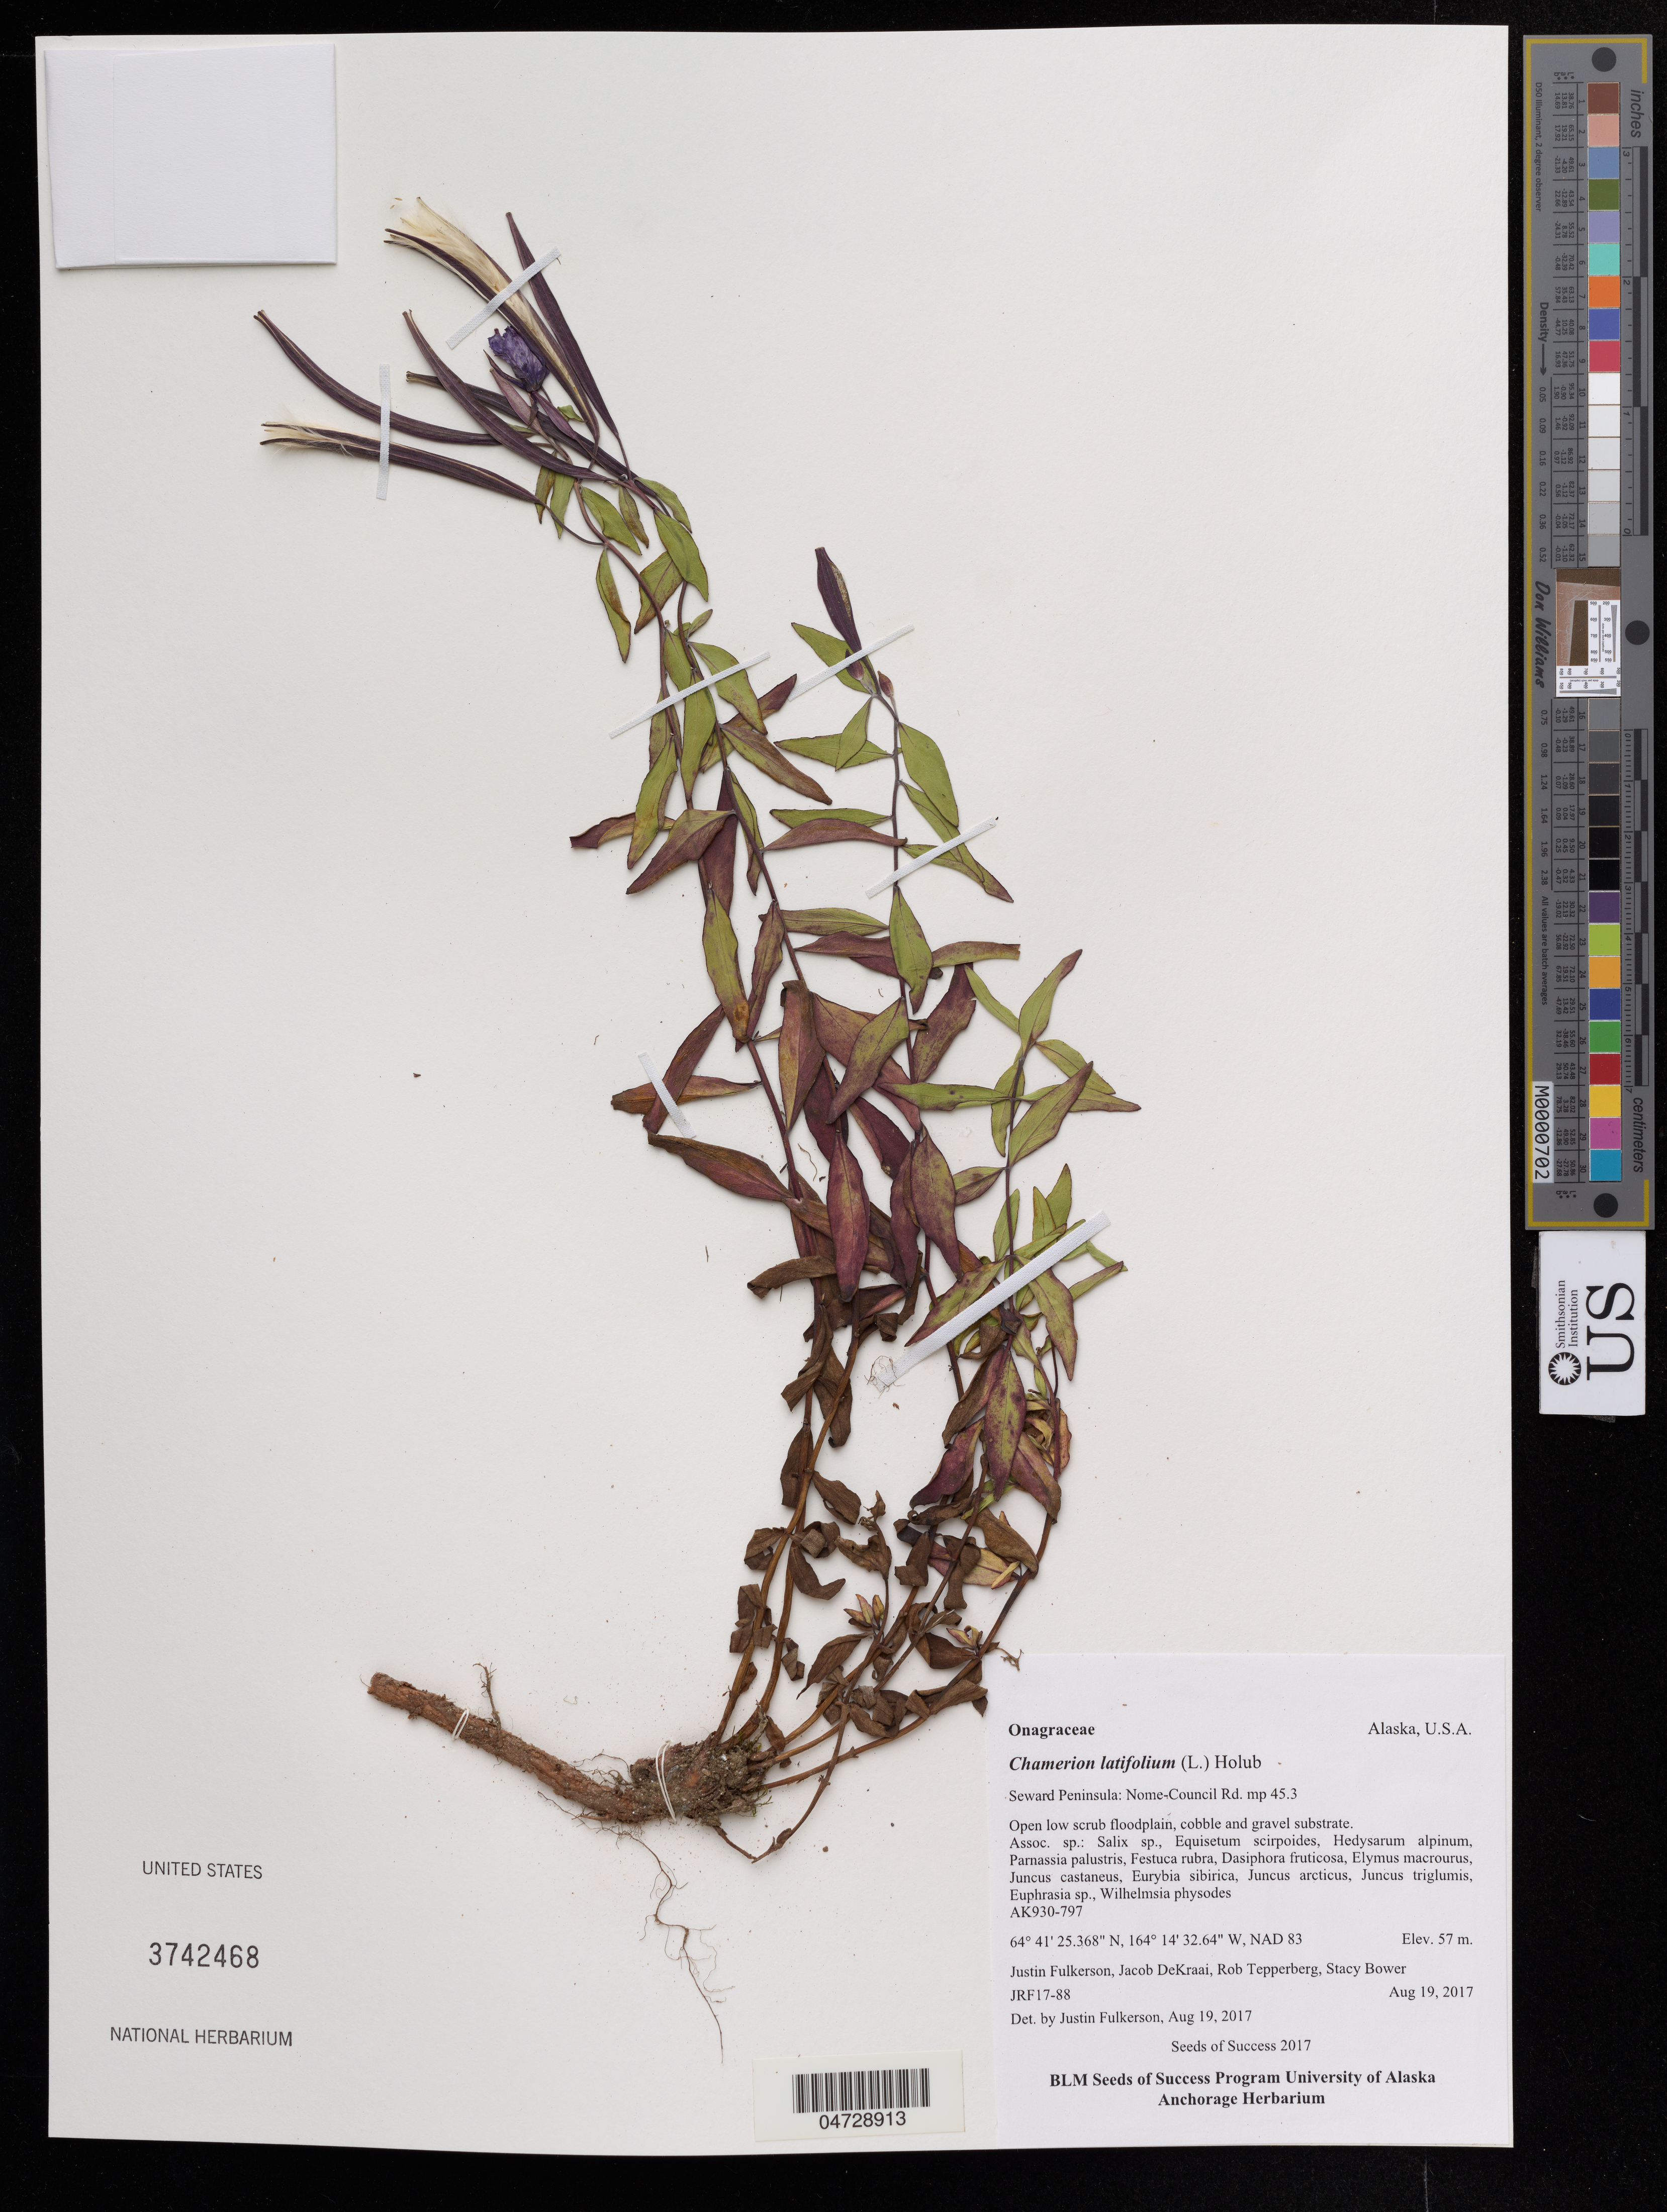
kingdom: Plantae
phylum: Tracheophyta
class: Magnoliopsida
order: Myrtales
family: Onagraceae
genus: Chamerion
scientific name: Chamerion latifolium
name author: (L.) Holub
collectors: J. Fulkerson, J. DeKraai & R. Tepperberg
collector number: JRF17-88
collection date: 2017-08-19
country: United States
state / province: Alaska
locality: Seward Peninsula: Nome-Council Rd. mp 45.3.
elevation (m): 57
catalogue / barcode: US 3742468